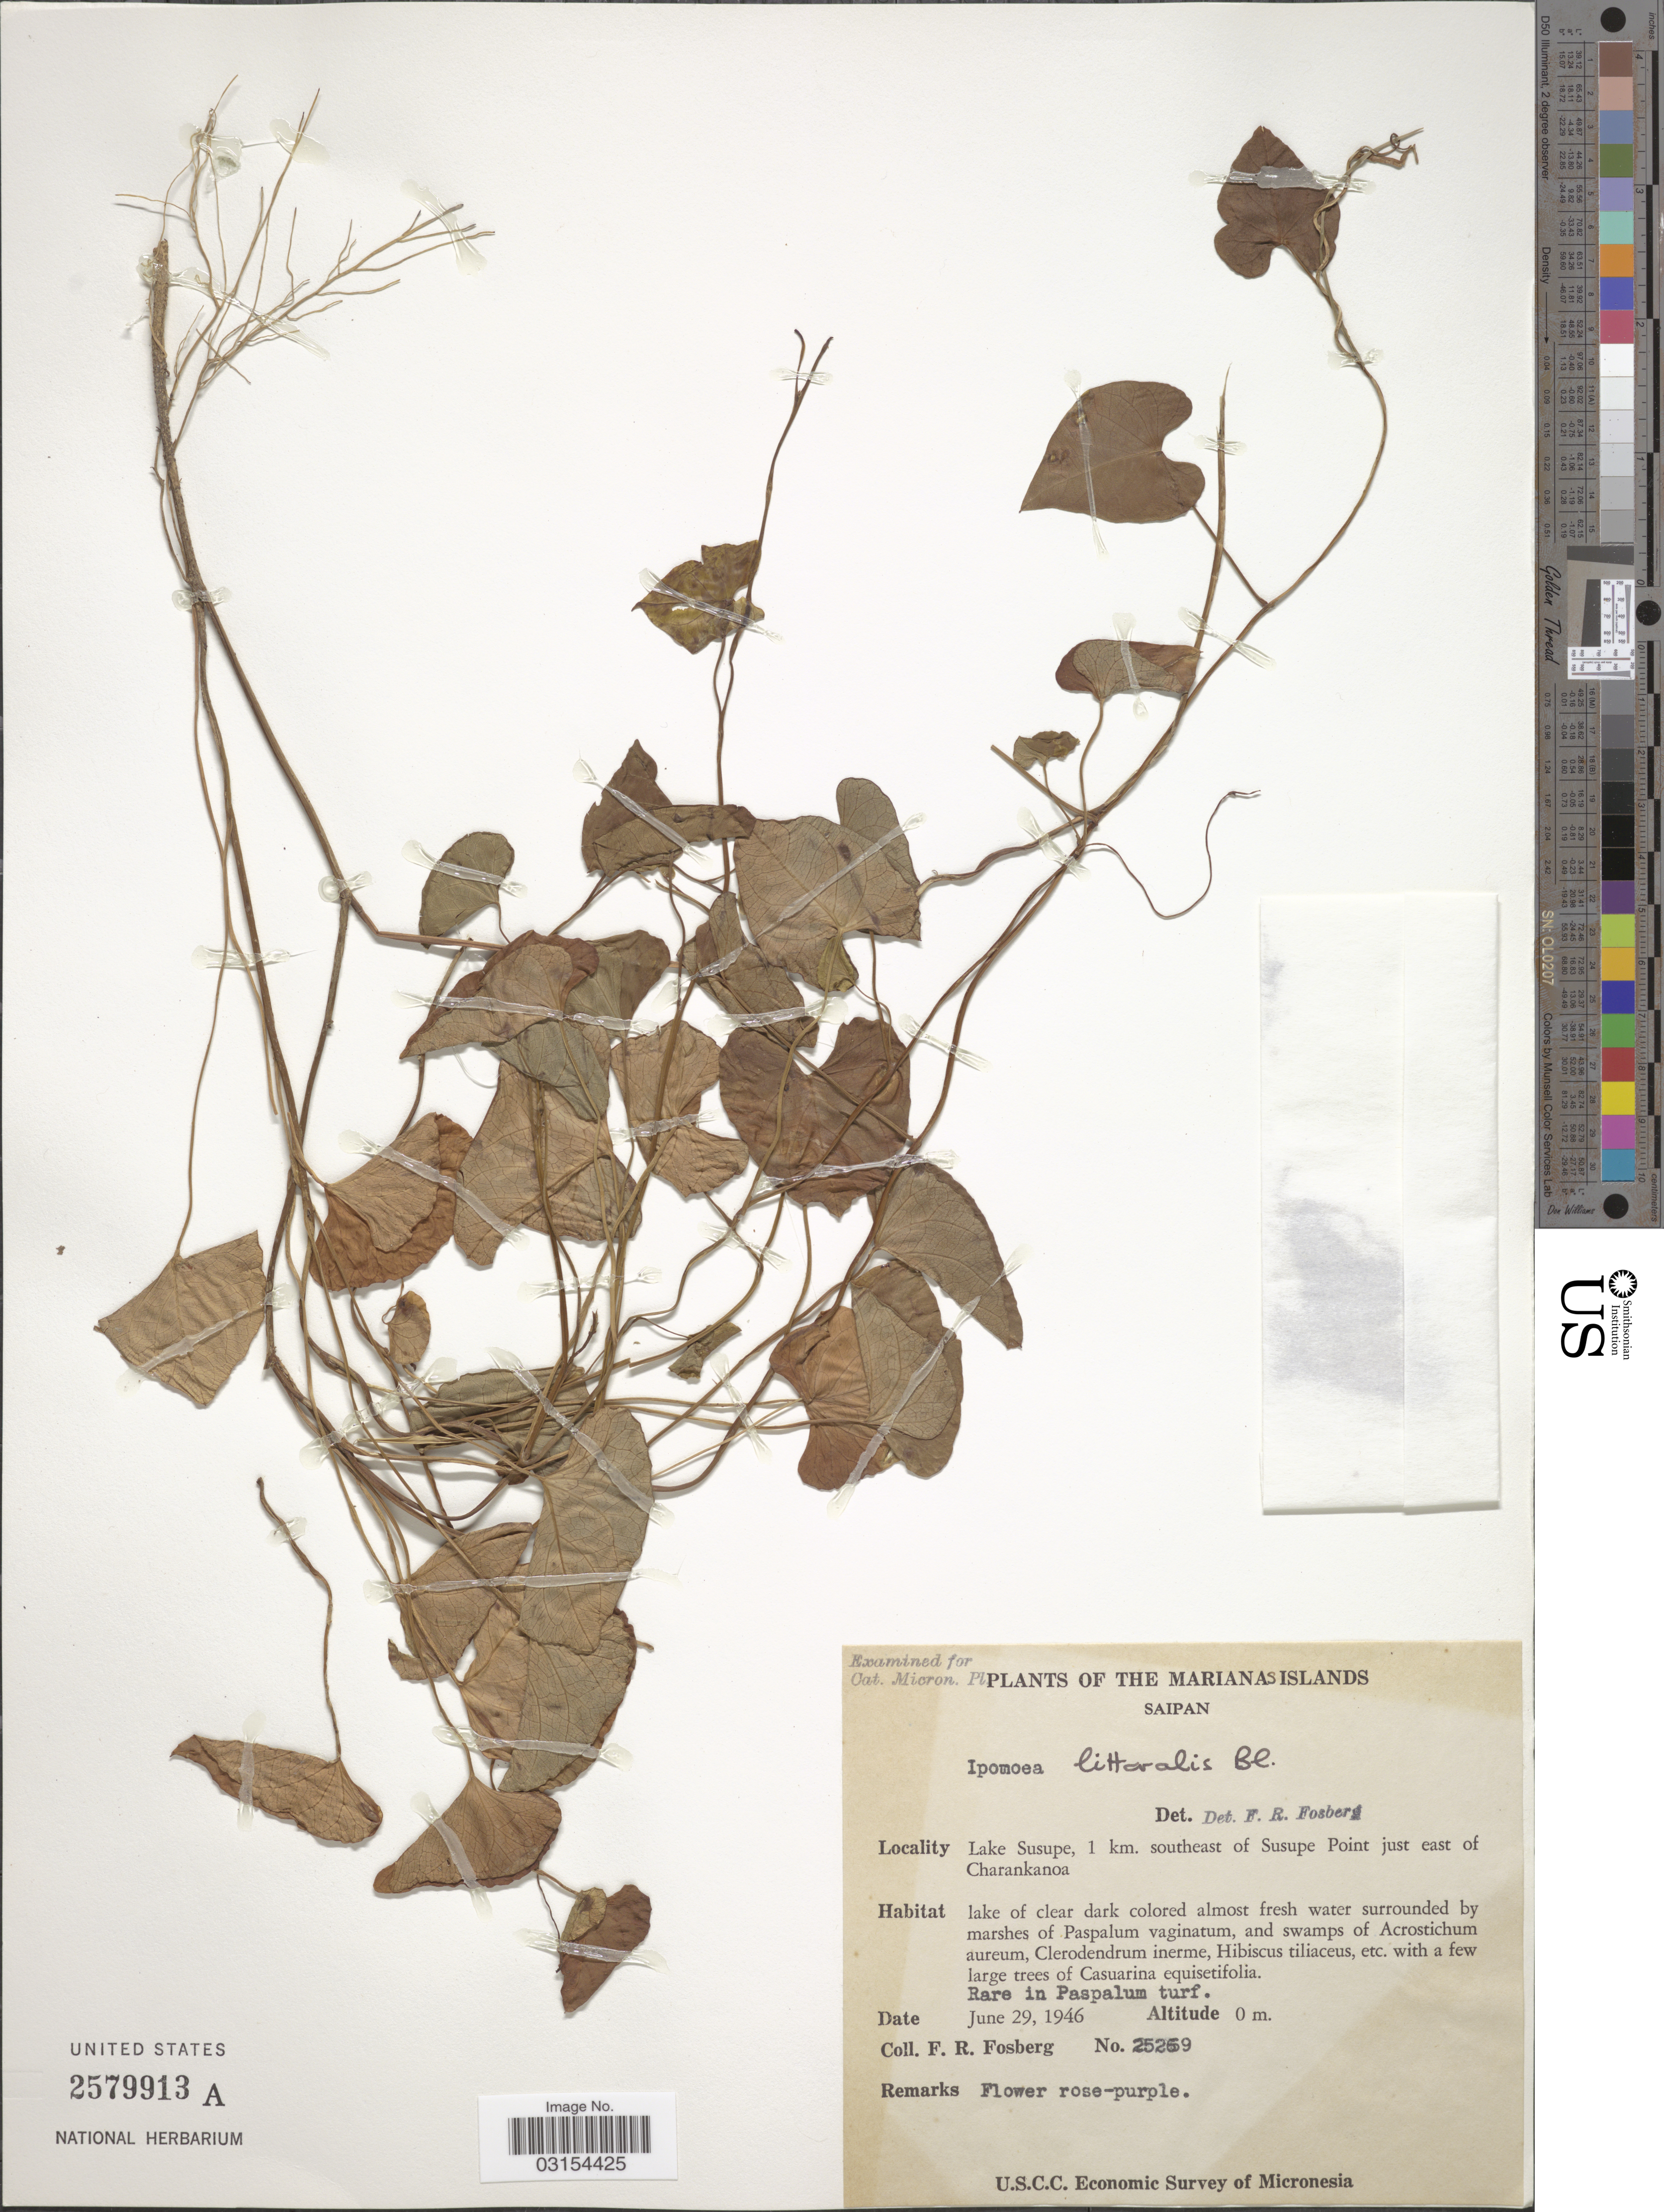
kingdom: Plantae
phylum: Tracheophyta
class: Magnoliopsida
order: Solanales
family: Convolvulaceae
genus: Ipomoea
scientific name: Ipomoea littoralis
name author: Blume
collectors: F. R. Fosberg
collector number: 25269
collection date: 1946-06-29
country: Northern Mariana Islands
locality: The Marianas Islands. Saipan. Lake Susupe, 1 km. southeast of Susupe Point just east of Charankanoa.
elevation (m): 0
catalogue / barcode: US 2579913A